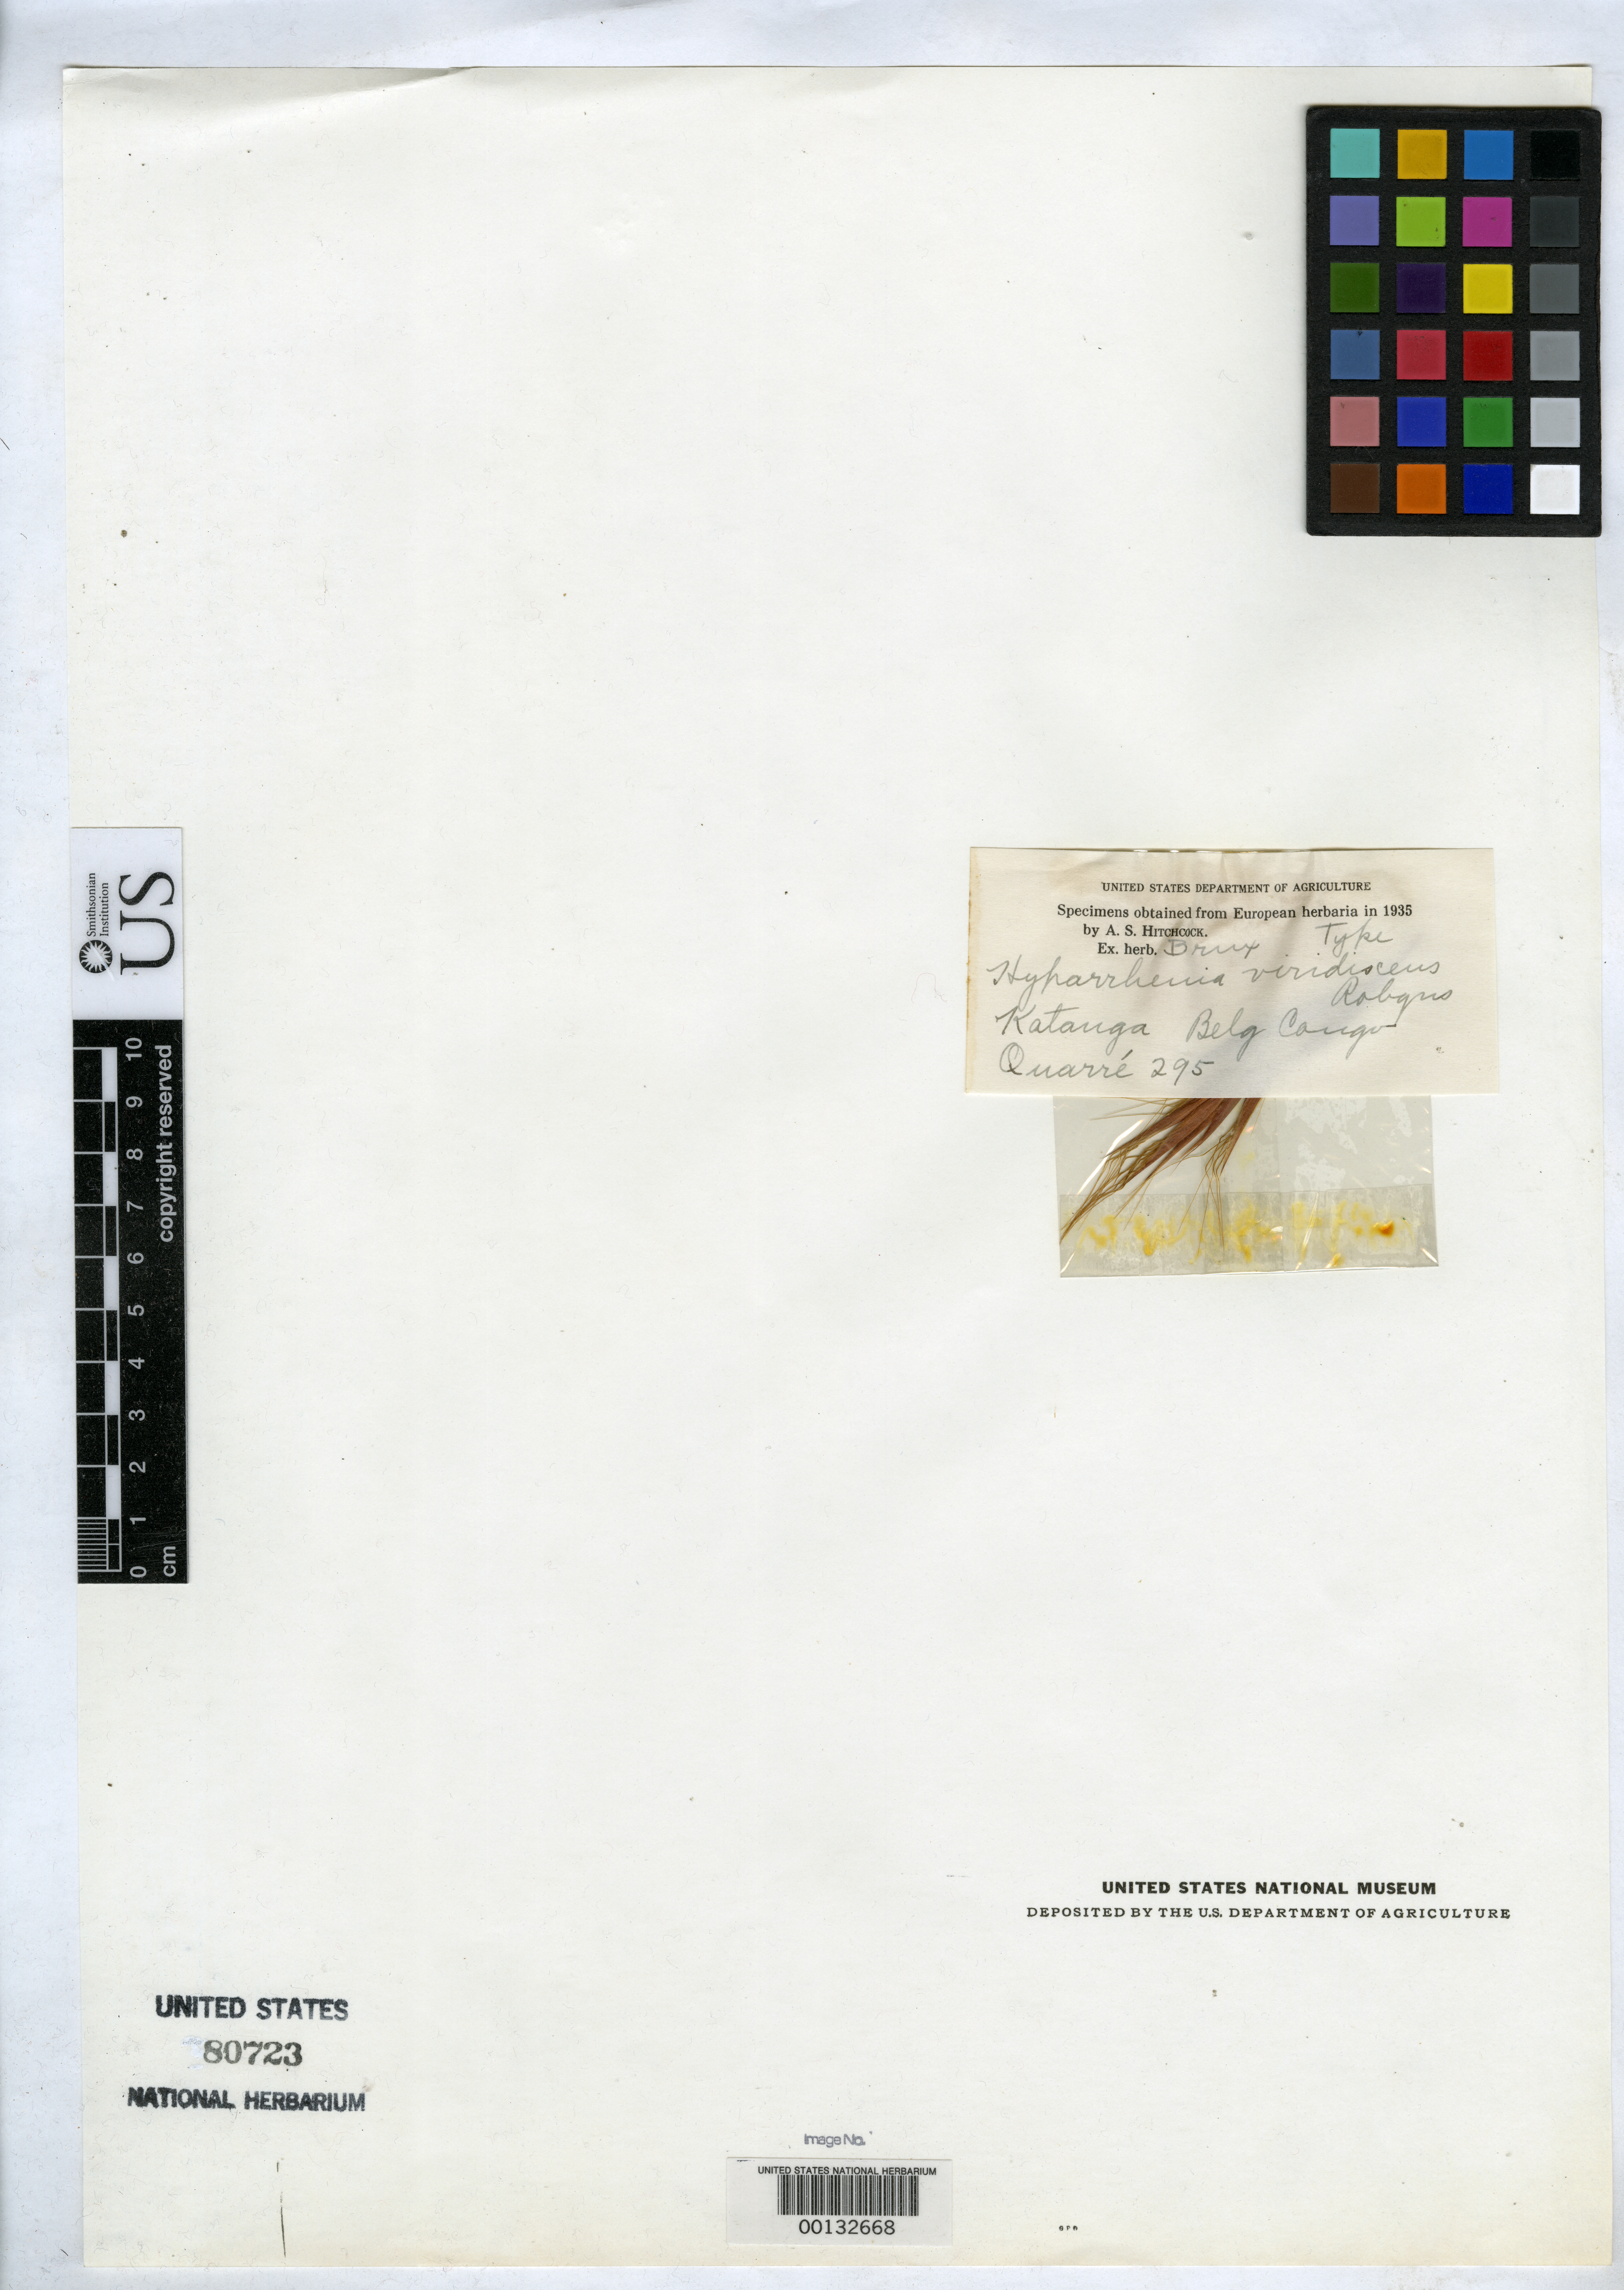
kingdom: Plantae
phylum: Tracheophyta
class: Liliopsida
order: Poales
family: Poaceae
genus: Hyparrhenia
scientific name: Hyparrhenia viridiscens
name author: Robyns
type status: Type Fragment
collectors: P. Quarre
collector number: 295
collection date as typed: Apr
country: Congo, Democratic Republic of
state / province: Haut-Katanga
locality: Kambikila near Lubumbashi.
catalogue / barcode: US 80723